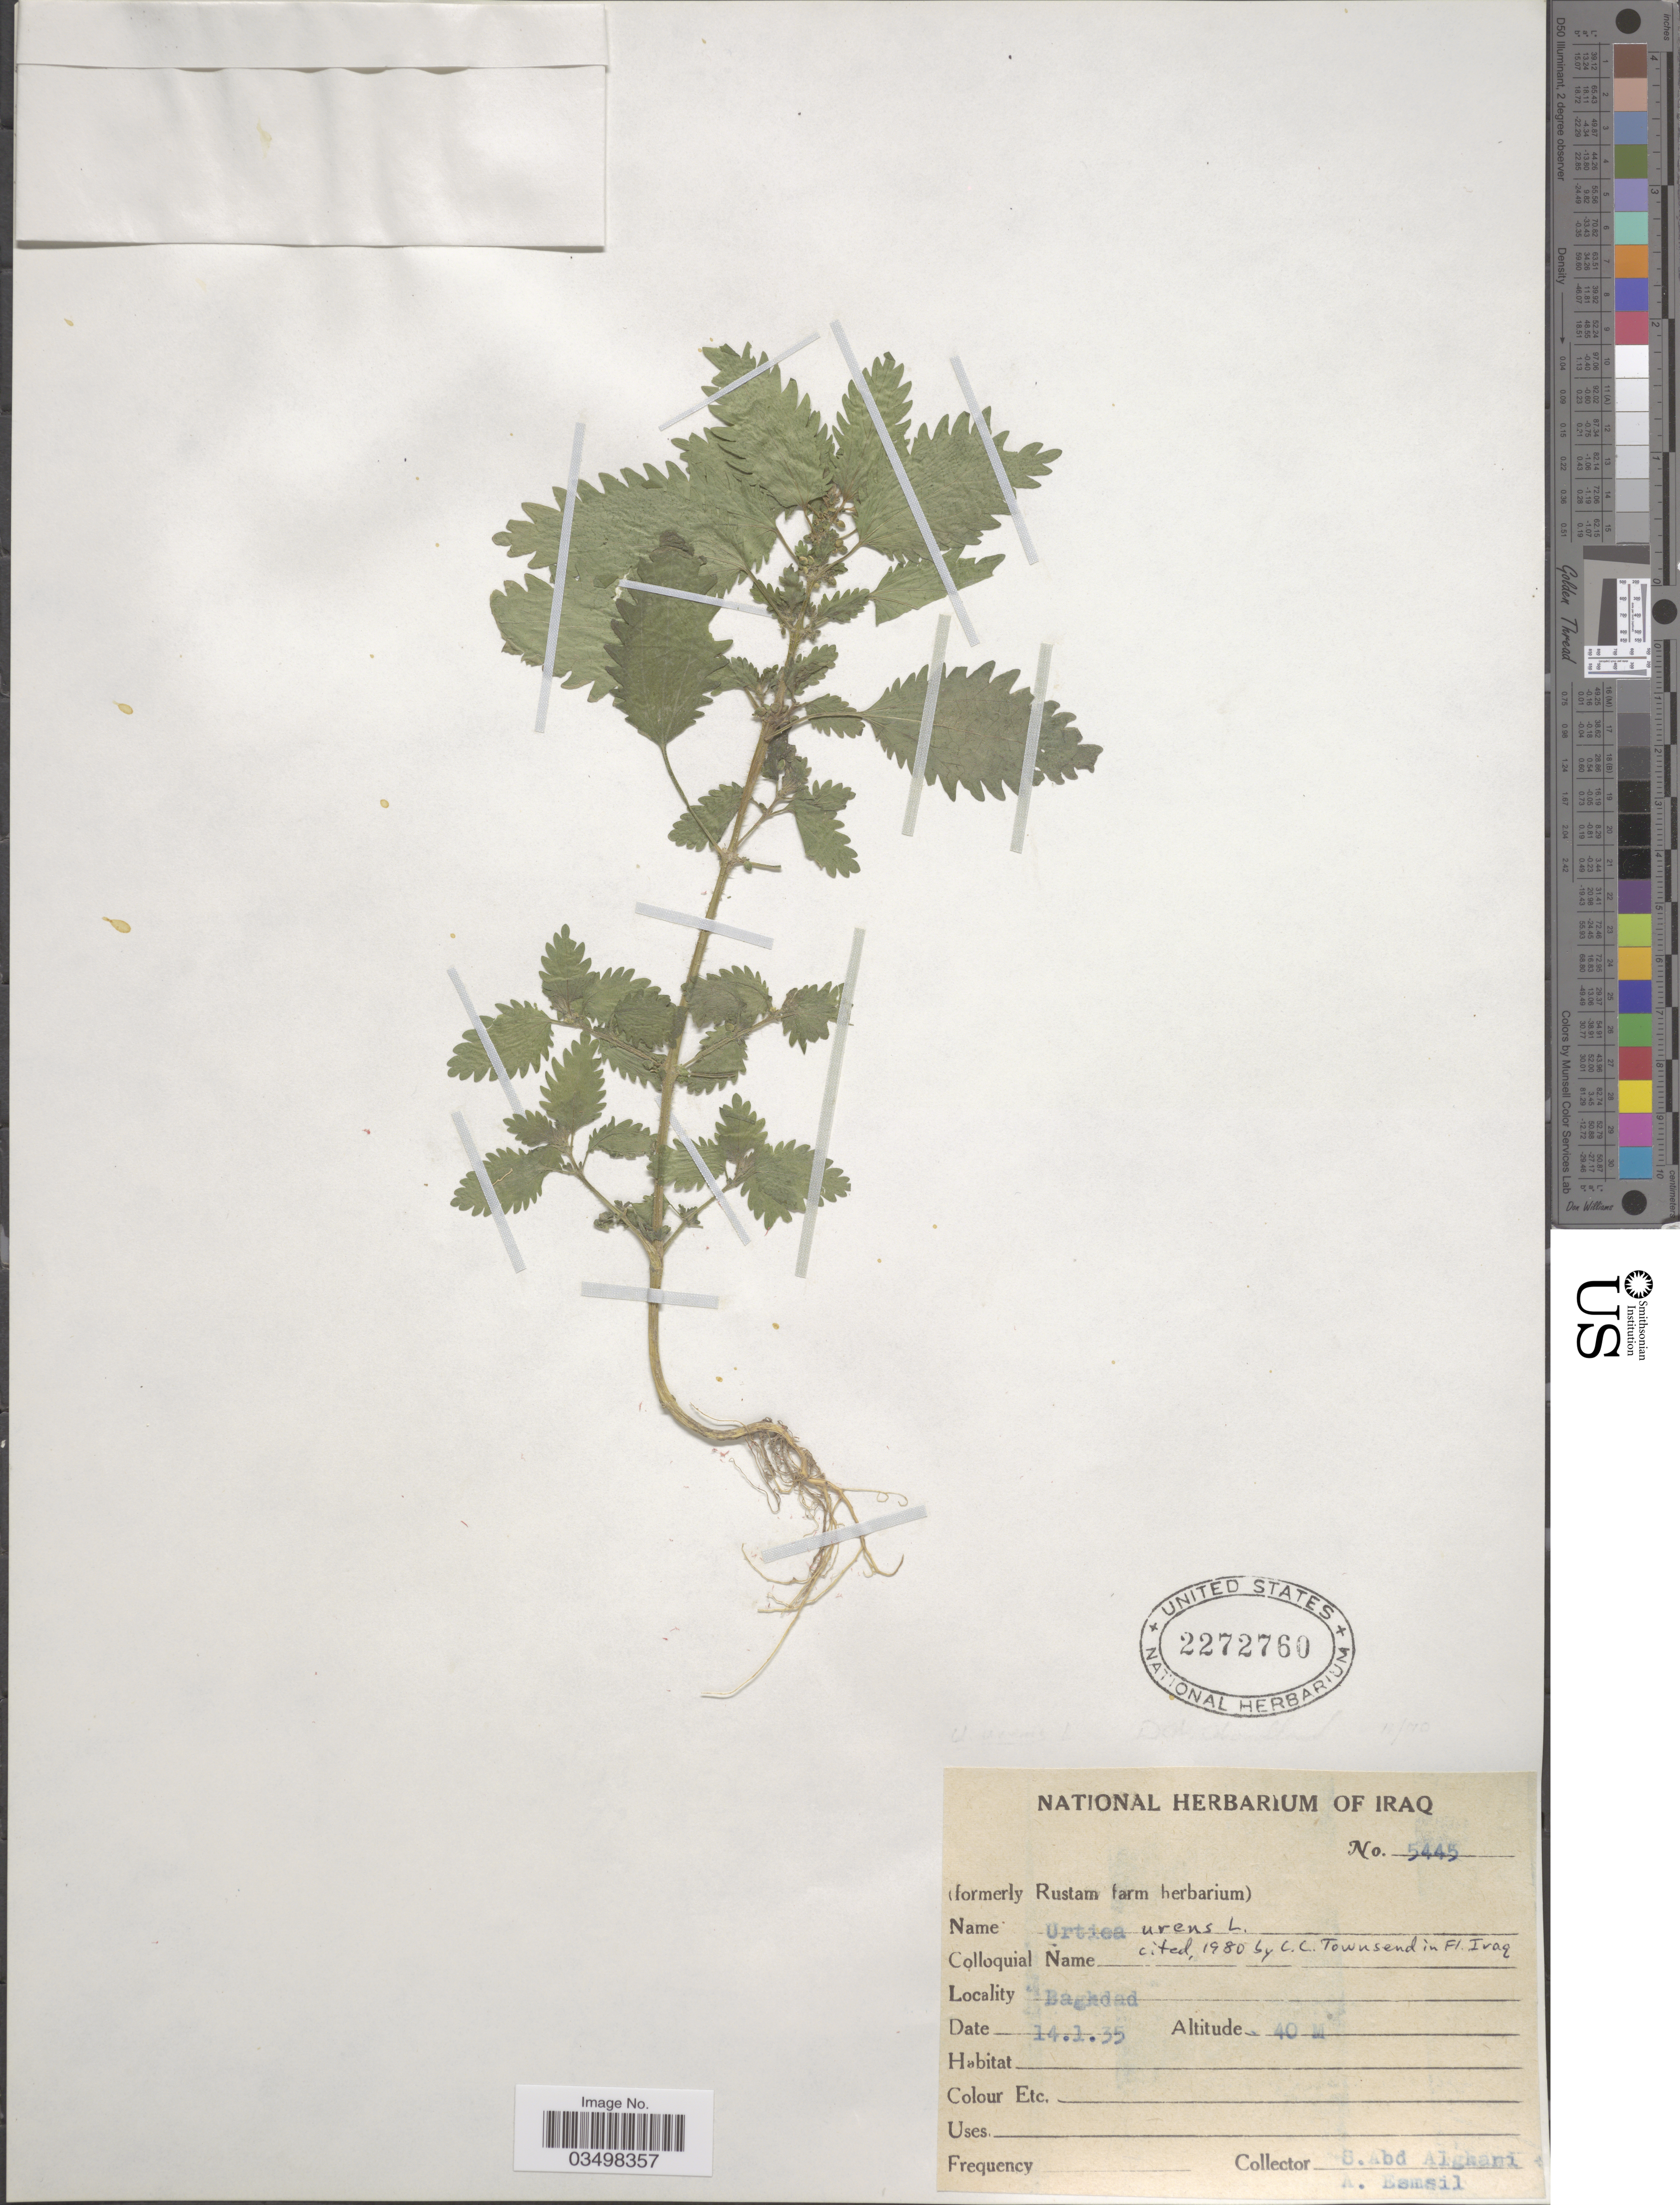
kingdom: Plantae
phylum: Tracheophyta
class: Magnoliopsida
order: Rosales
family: Urticaceae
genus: Urtica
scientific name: Urtica urens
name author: L.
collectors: S. Alghani & A. Eamsil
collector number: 5445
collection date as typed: Transcribed d/m/y: 14/1/35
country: Iraq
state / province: Baghdad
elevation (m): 40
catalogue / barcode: US 2272760